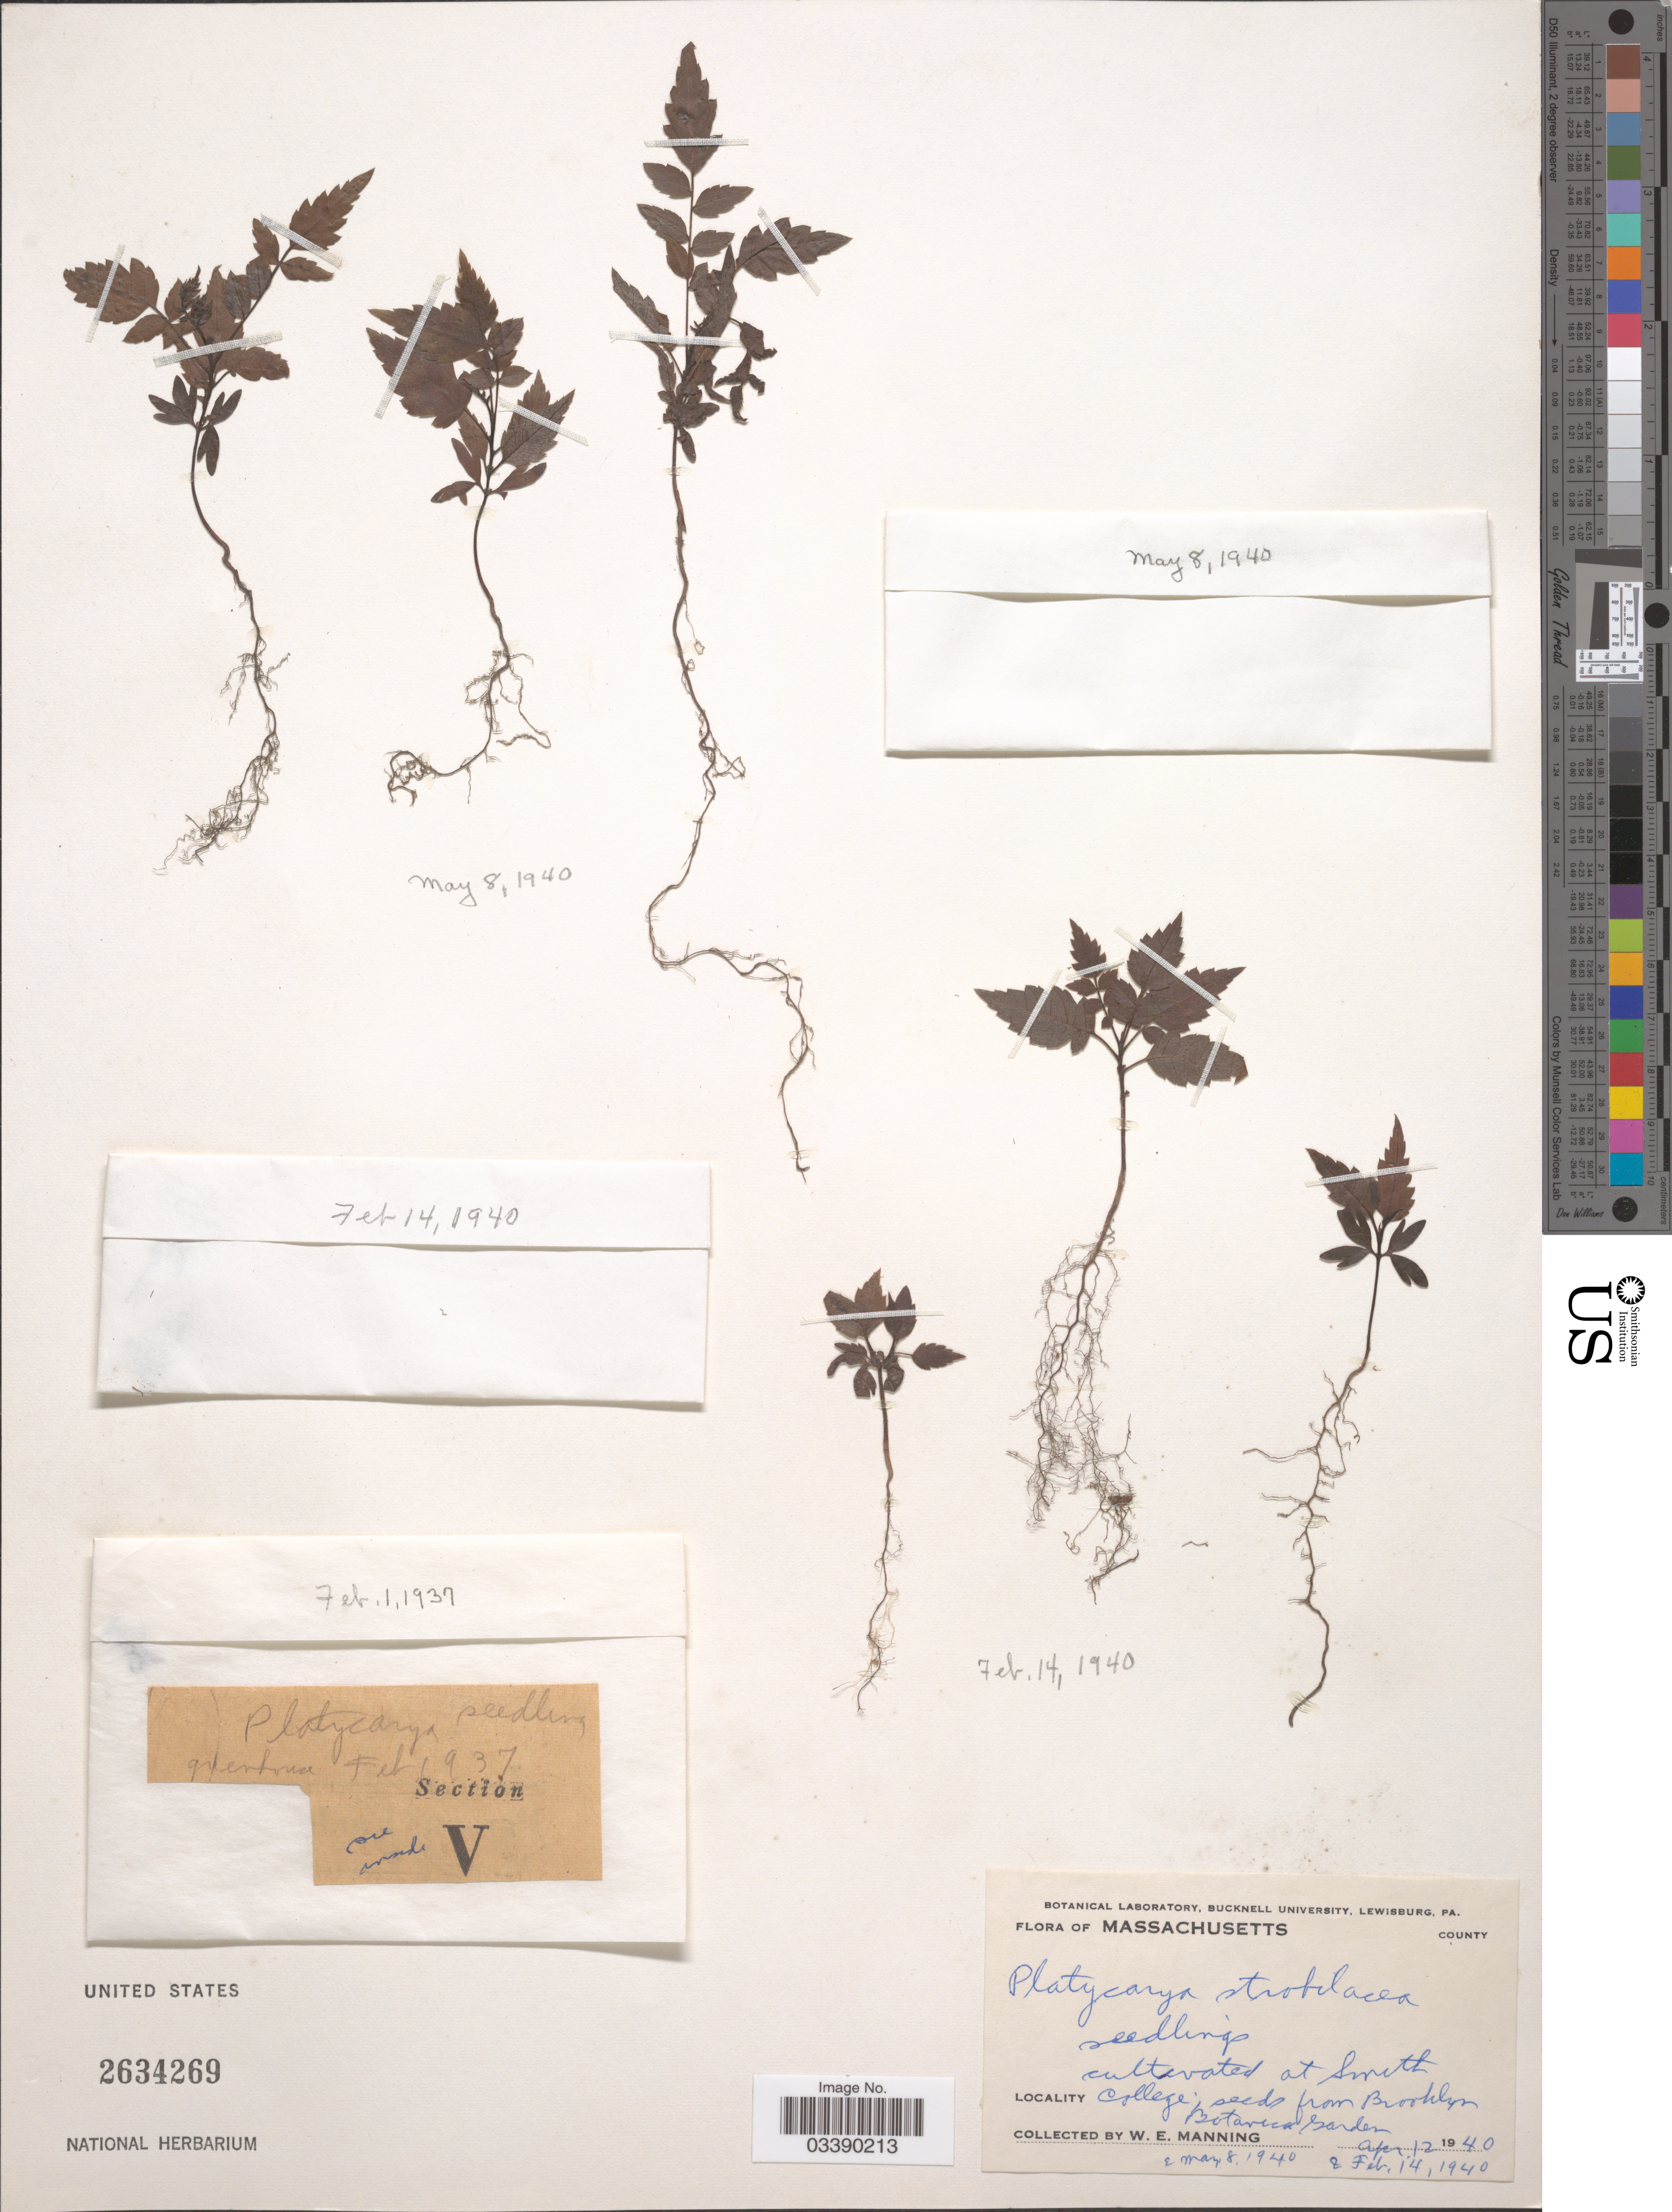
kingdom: Plantae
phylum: Tracheophyta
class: Magnoliopsida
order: Fagales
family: Juglandaceae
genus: Platycarya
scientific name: Platycarya strobilacea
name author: Siebold & Zucc.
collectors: W. Manning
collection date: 1940-02-14/1940-05-08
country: United States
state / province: Massachusetts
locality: Seedlings [unsure placement]. At Smith College.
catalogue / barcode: US 2634269